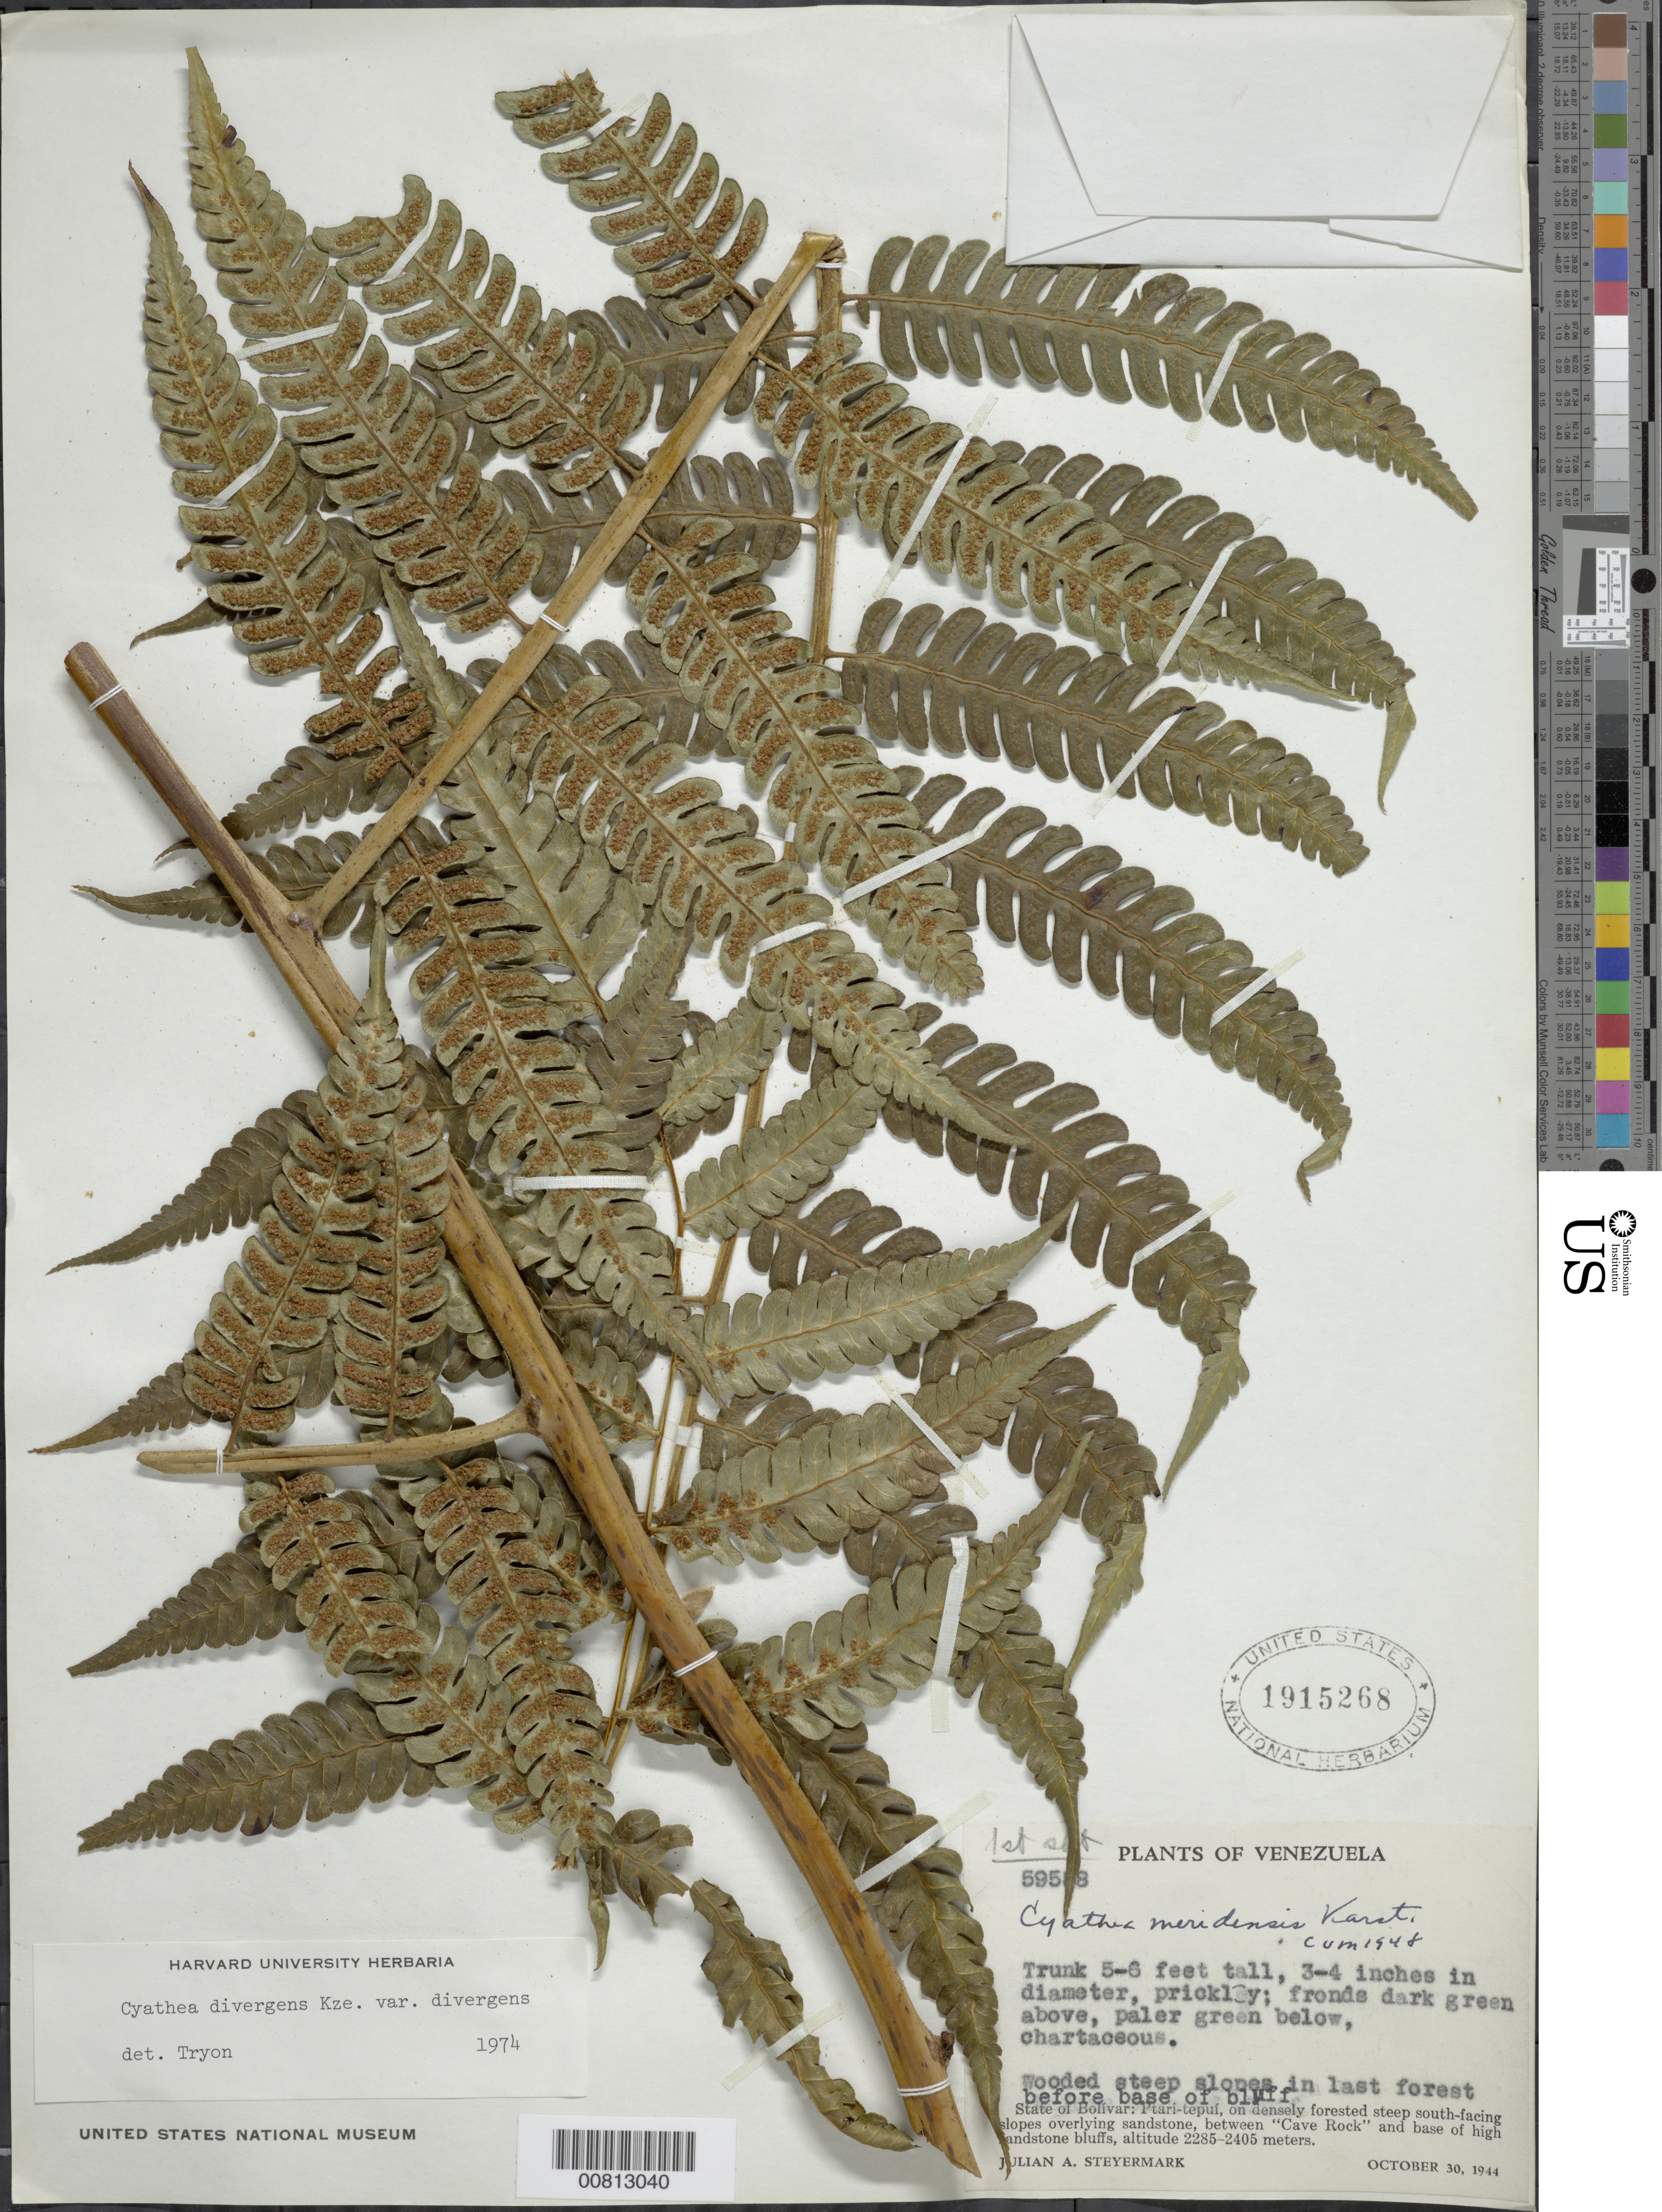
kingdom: Plantae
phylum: Tracheophyta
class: Polypodiopsida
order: Cyatheales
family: Cyatheaceae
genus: Cyathea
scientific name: Cyathea divergens var. divergens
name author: Kunze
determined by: Tryon, --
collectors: J. Steyermark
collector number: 59588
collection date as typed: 30-Oct-44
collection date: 1944-10-30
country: Venezuela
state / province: Bolívar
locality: Ptari-tepuí, between "Cave Rock" and base of high sandstone bluffs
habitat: Wooded steep slopes in last forest before base of bluff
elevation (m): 2285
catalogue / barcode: US 1915268